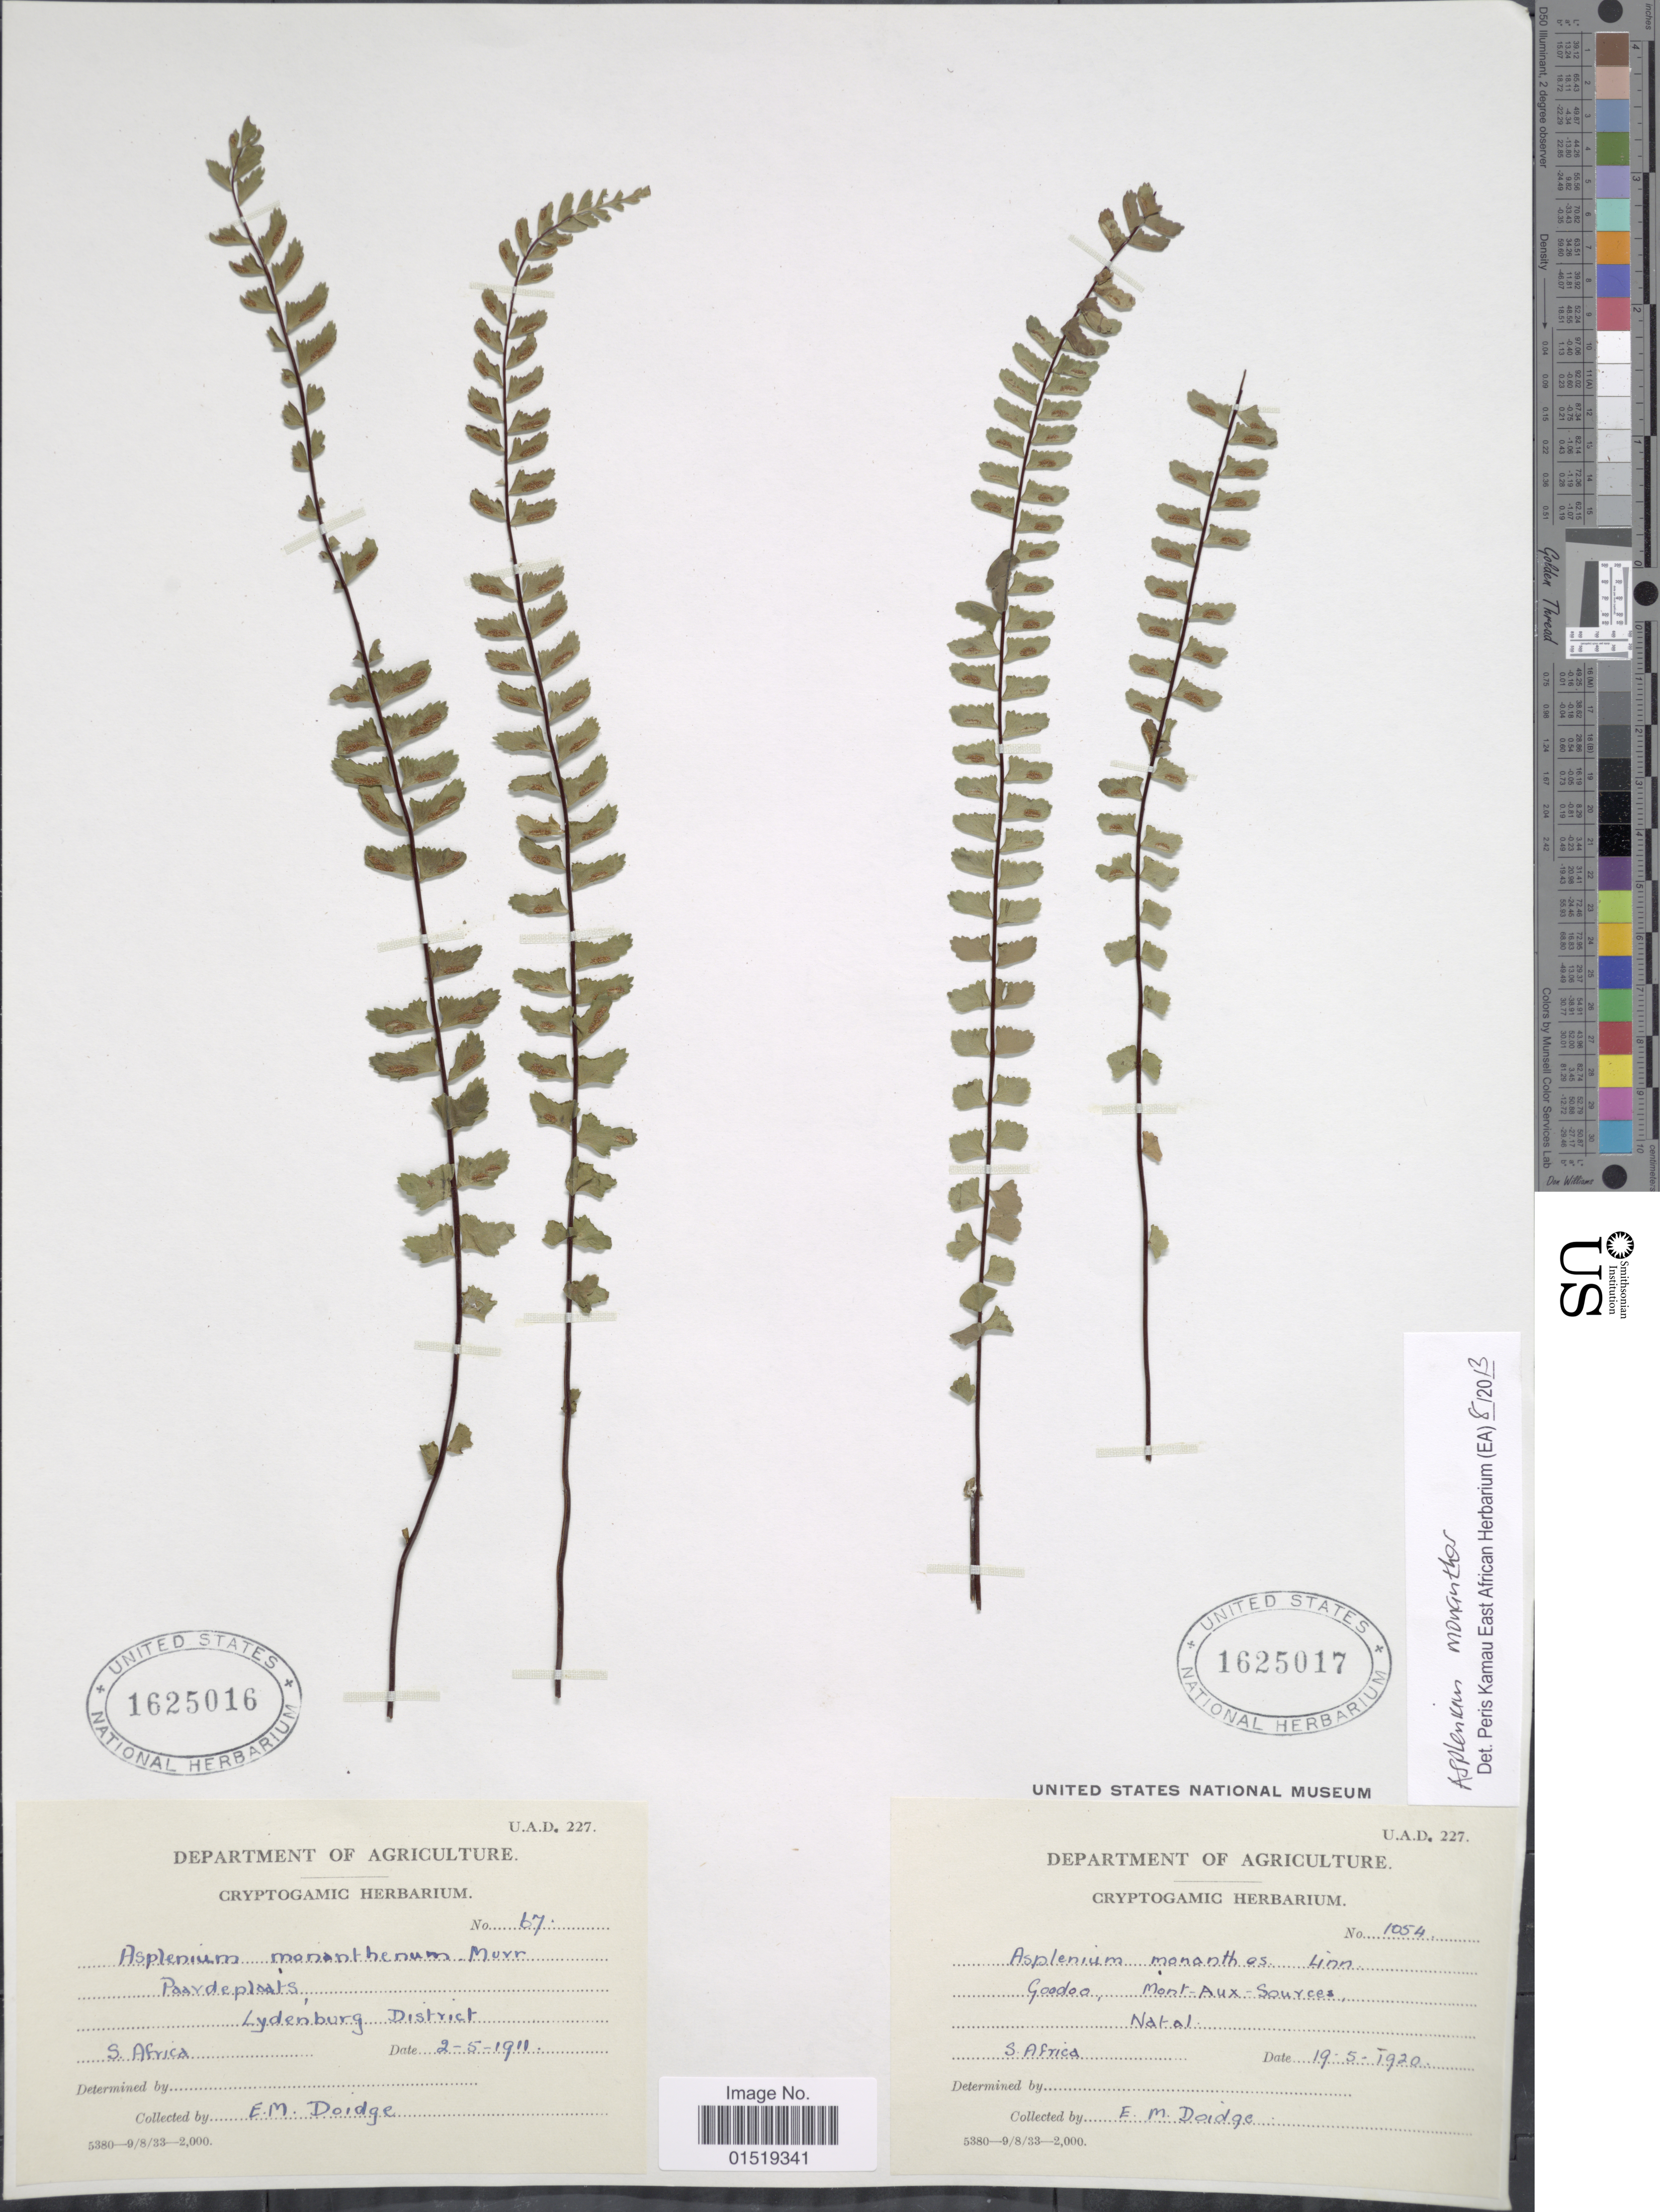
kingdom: Plantae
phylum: Tracheophyta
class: Polypodiopsida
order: Polypodiales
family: Aspleniaceae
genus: Asplenium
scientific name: Asplenium monanthes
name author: L.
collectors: E. Doidge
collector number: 67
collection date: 1911-05-02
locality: Paardeplaats, Lydenburg District.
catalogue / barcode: US 1625016